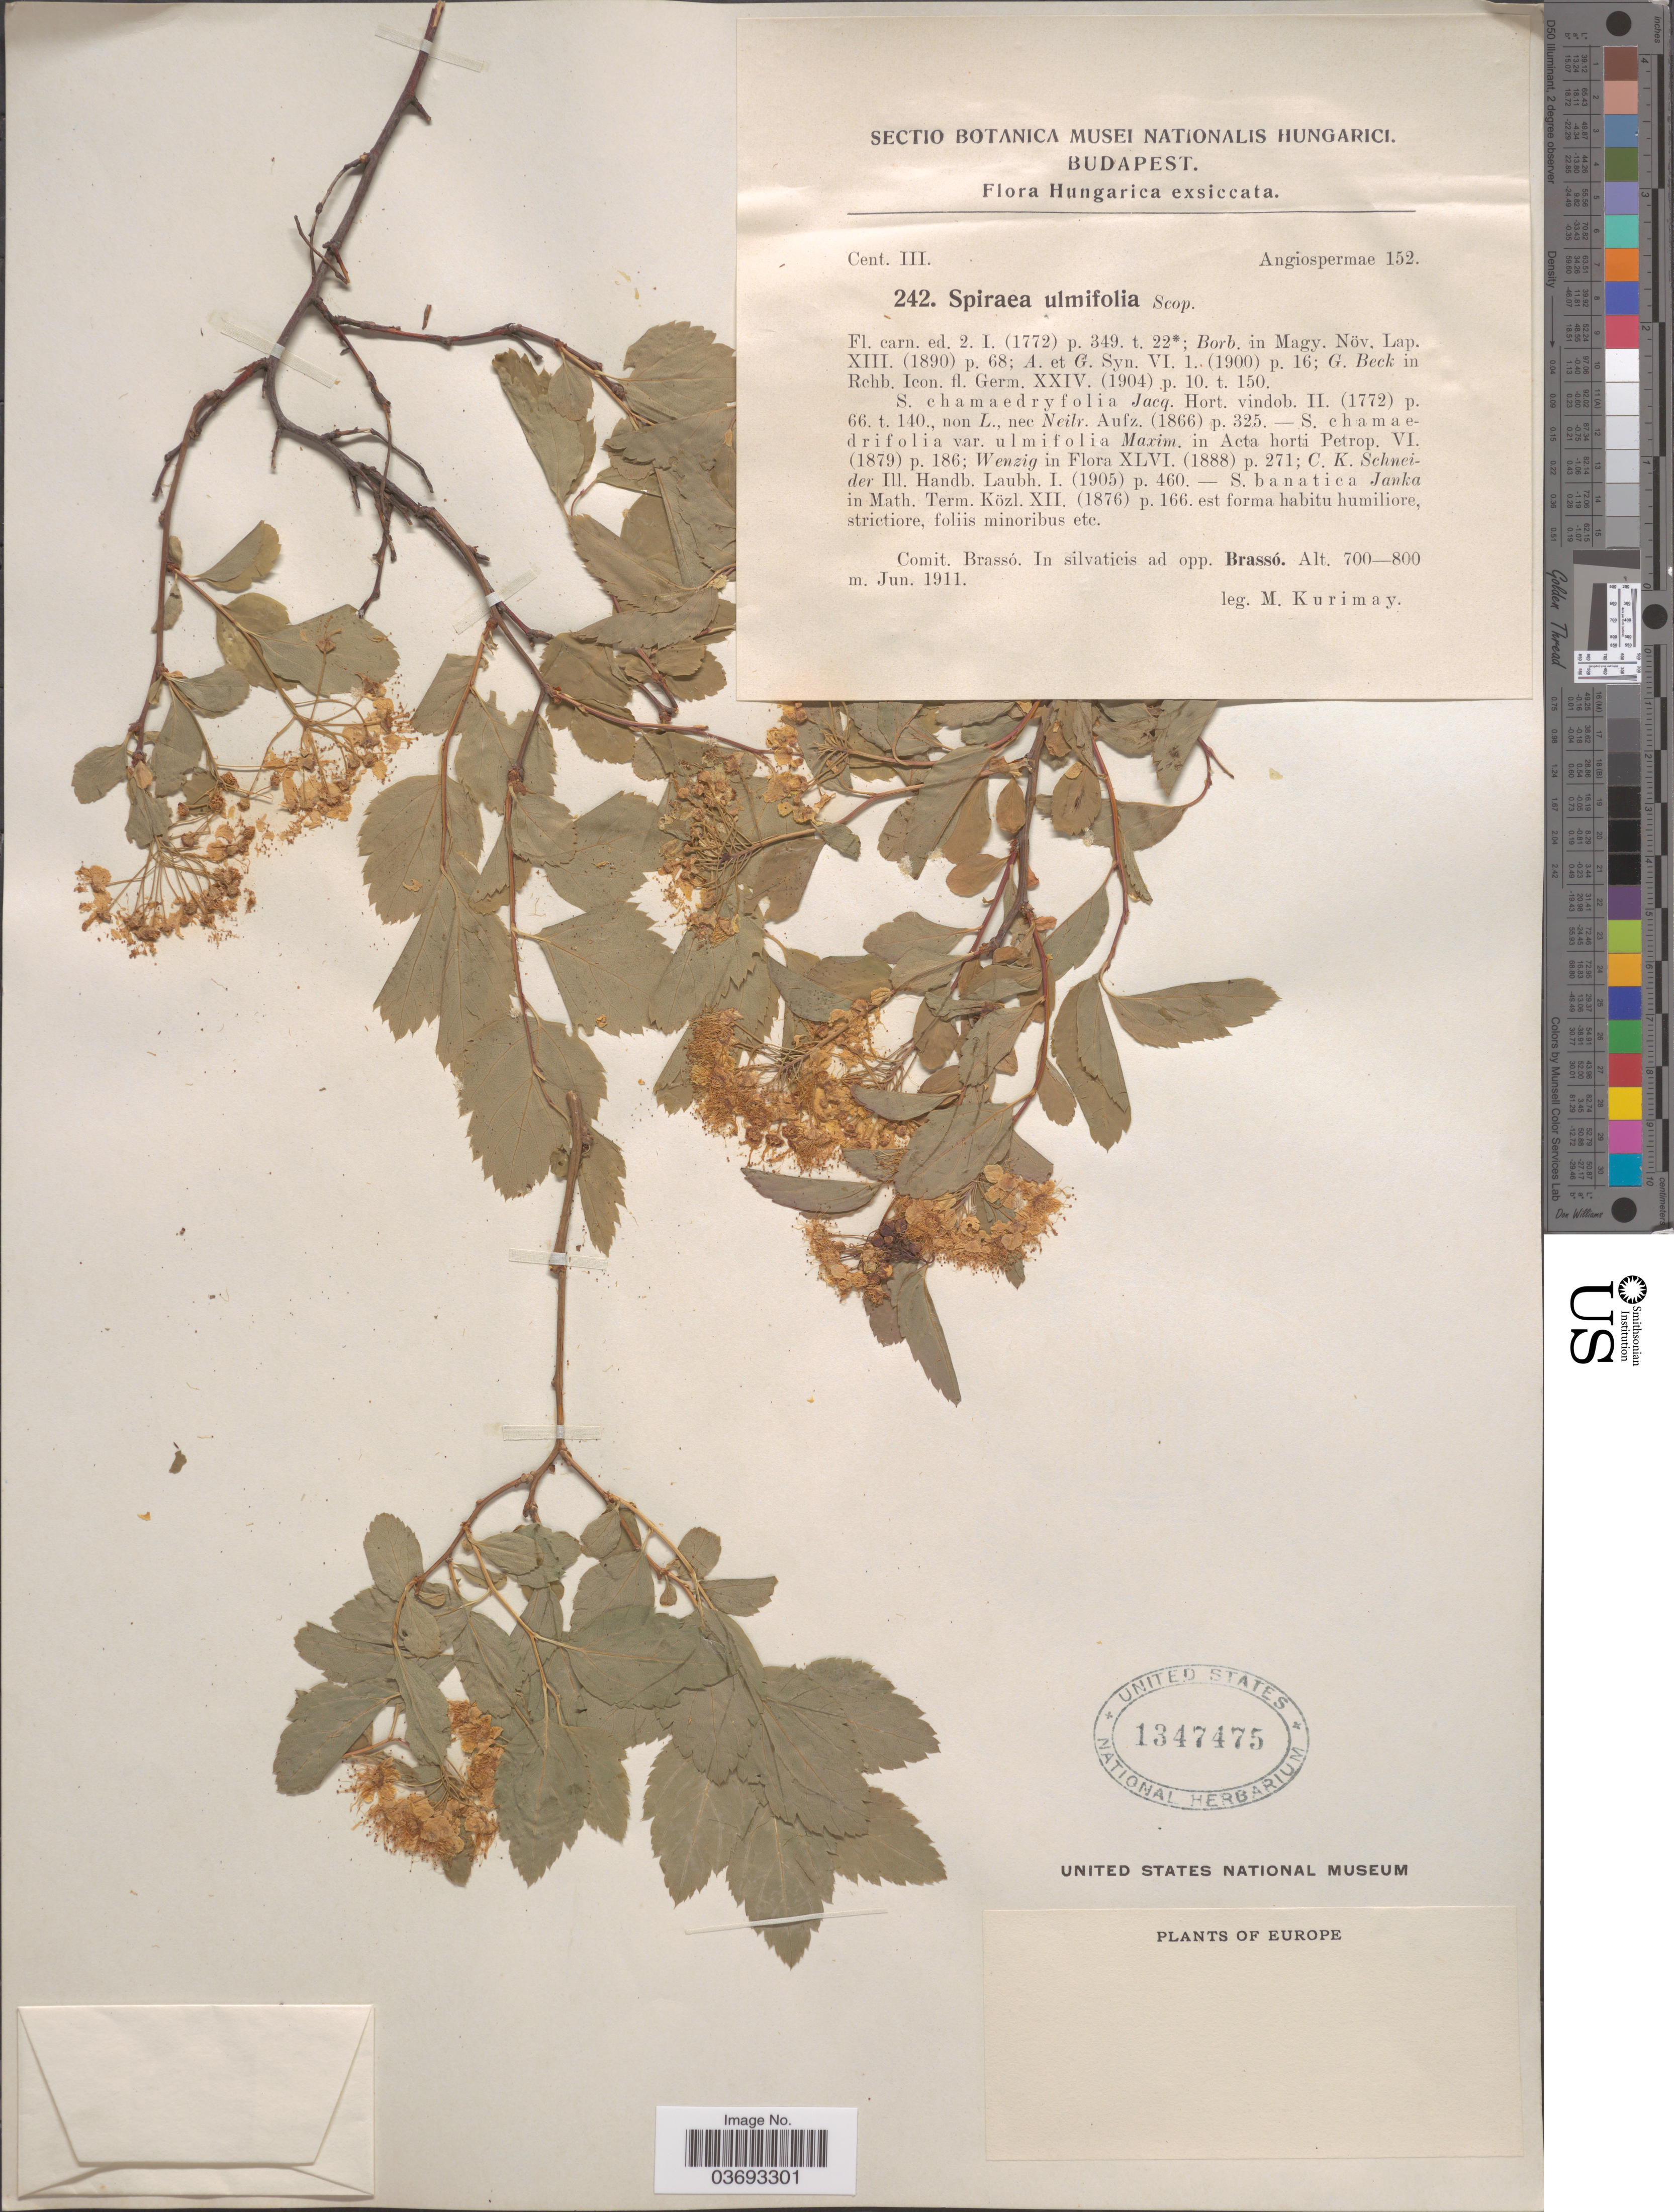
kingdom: Plantae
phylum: Tracheophyta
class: Magnoliopsida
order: Rosales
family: Rosaceae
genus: Spiraea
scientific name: Spiraea ulmifolia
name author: Scop.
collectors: M. Kurimay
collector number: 242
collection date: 1911-06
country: Hungary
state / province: Budapest, Capital District of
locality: Comit. Brassó. In silvaticis ad opp. Brassó.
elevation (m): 700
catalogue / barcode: US 1347475